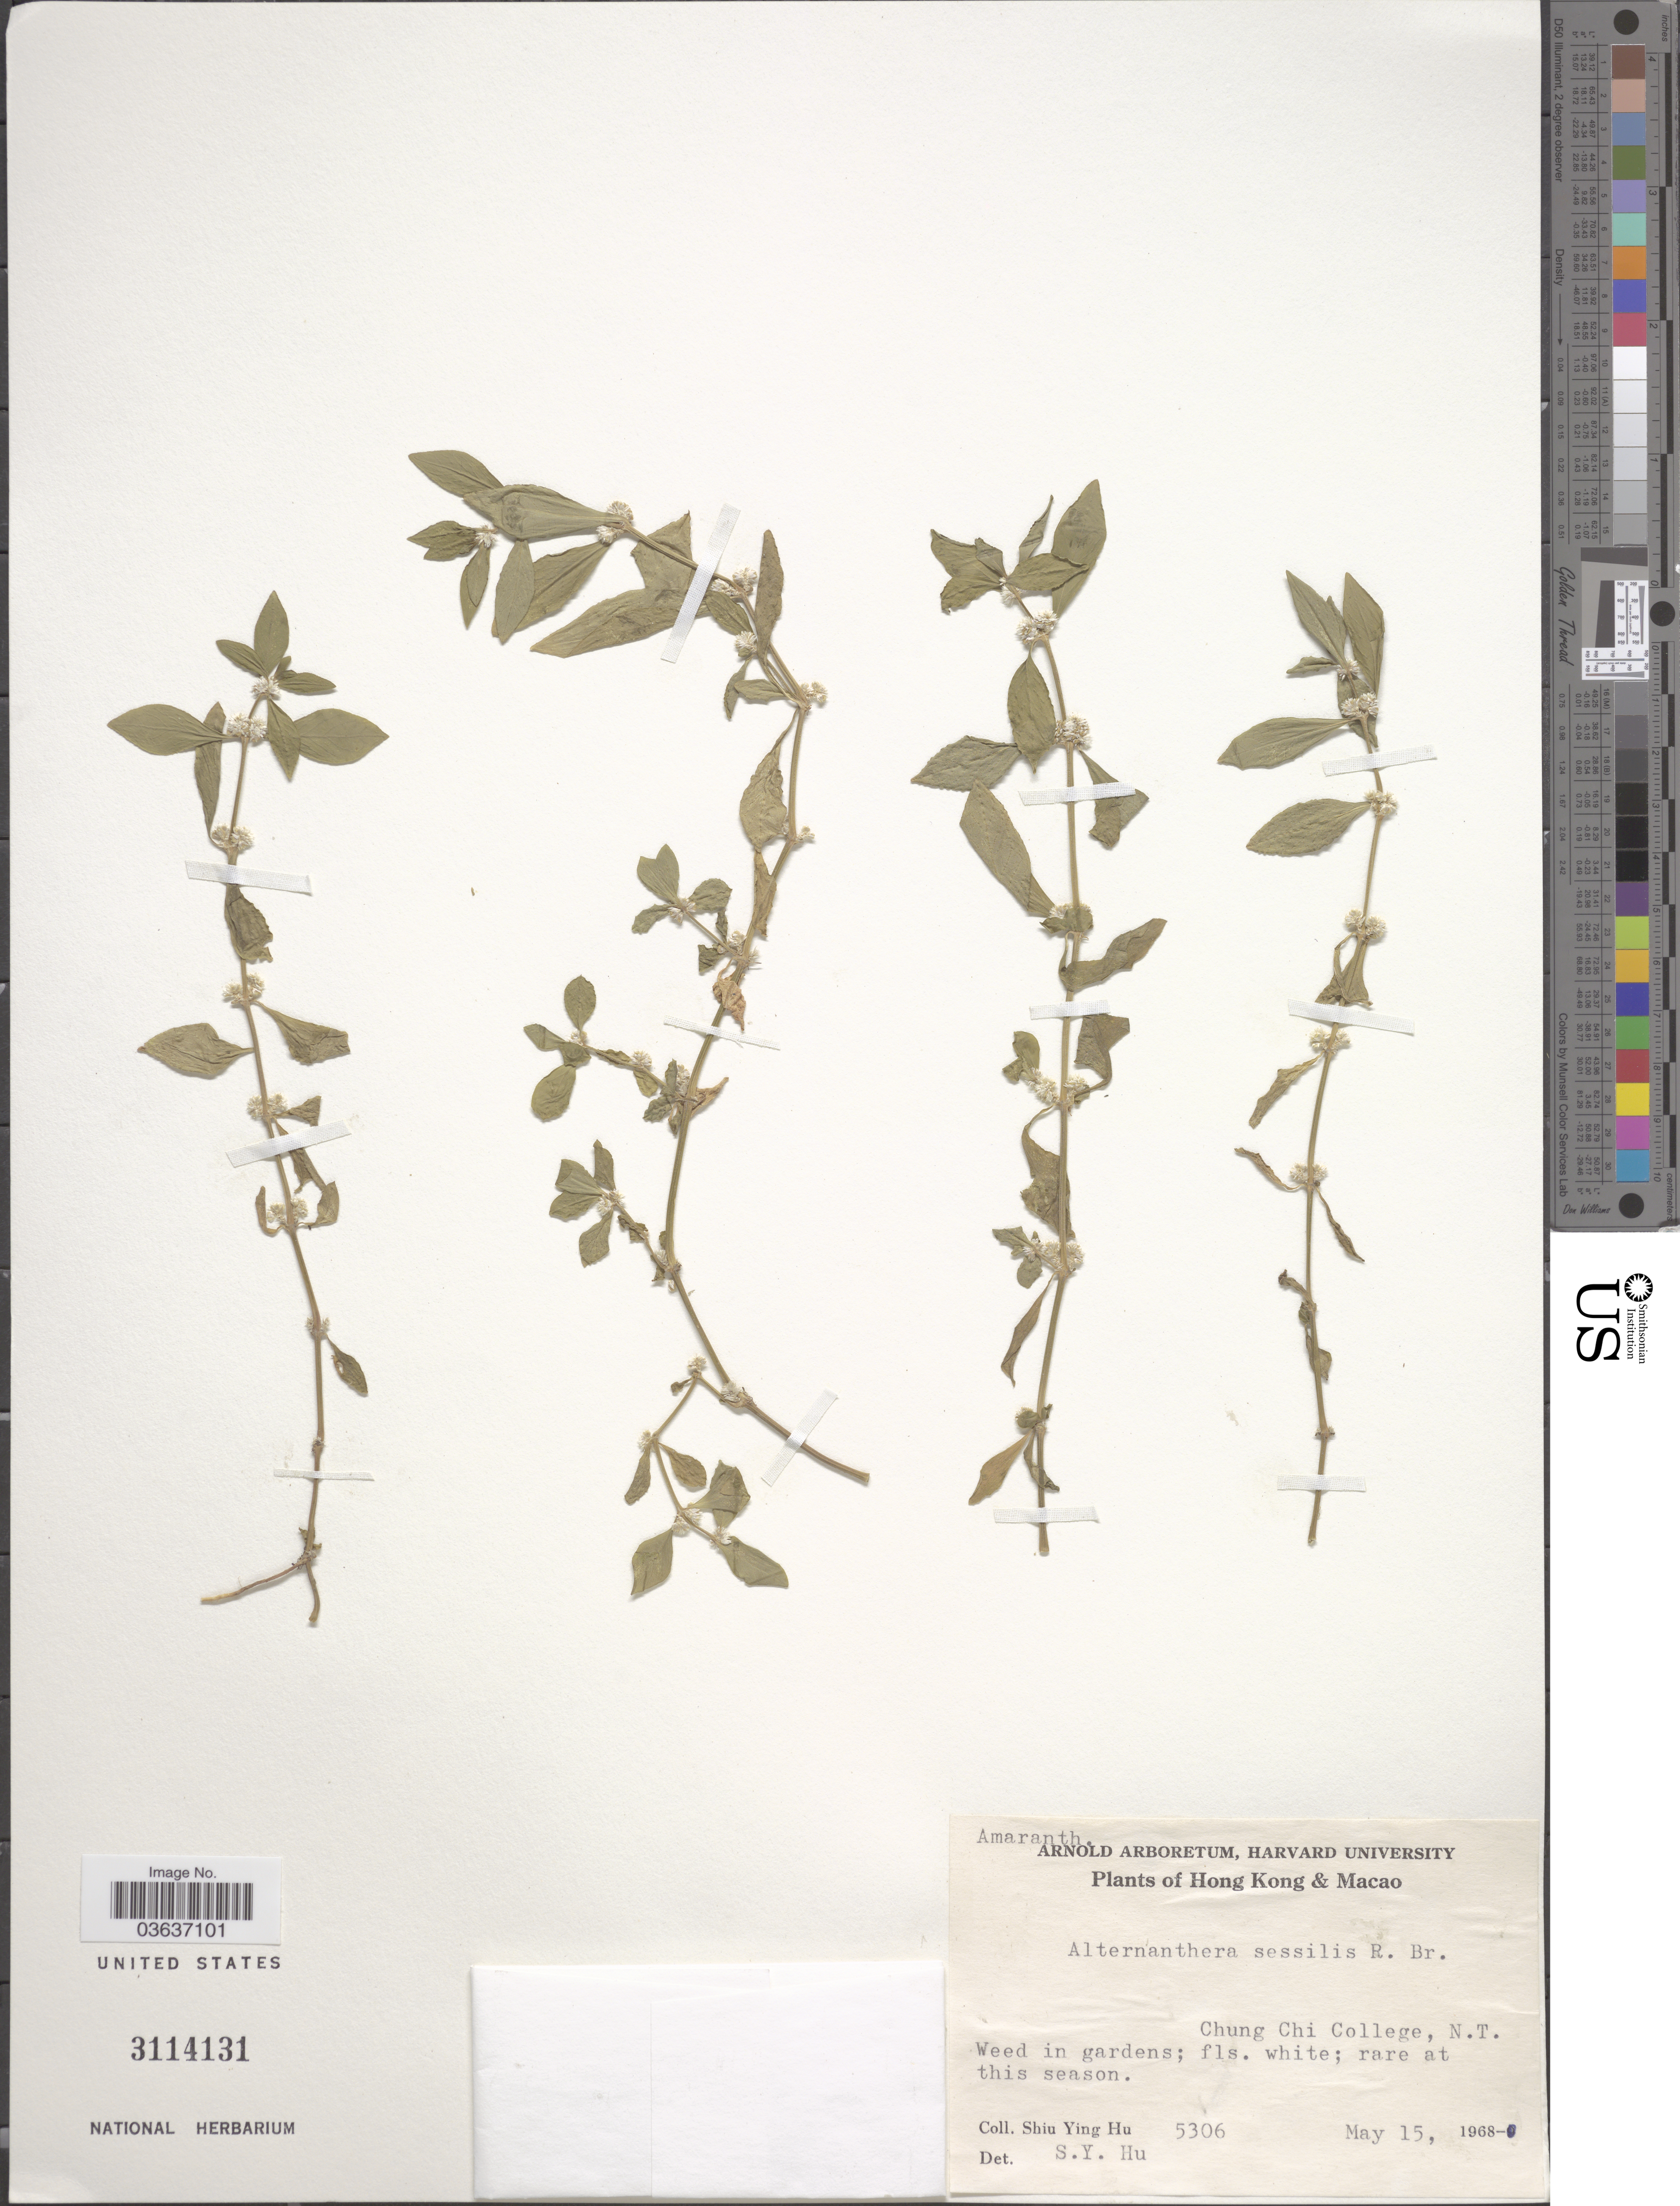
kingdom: Plantae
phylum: Tracheophyta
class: Magnoliopsida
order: Caryophyllales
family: Amaranthaceae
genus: Alternanthera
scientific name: Alternanthera sessilis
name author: (L.) DC.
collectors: S. Y. Hu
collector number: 5306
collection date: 1968-05-15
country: China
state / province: Hong Kong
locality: Macao. Chung Chi College, N.T.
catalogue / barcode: US 3114131